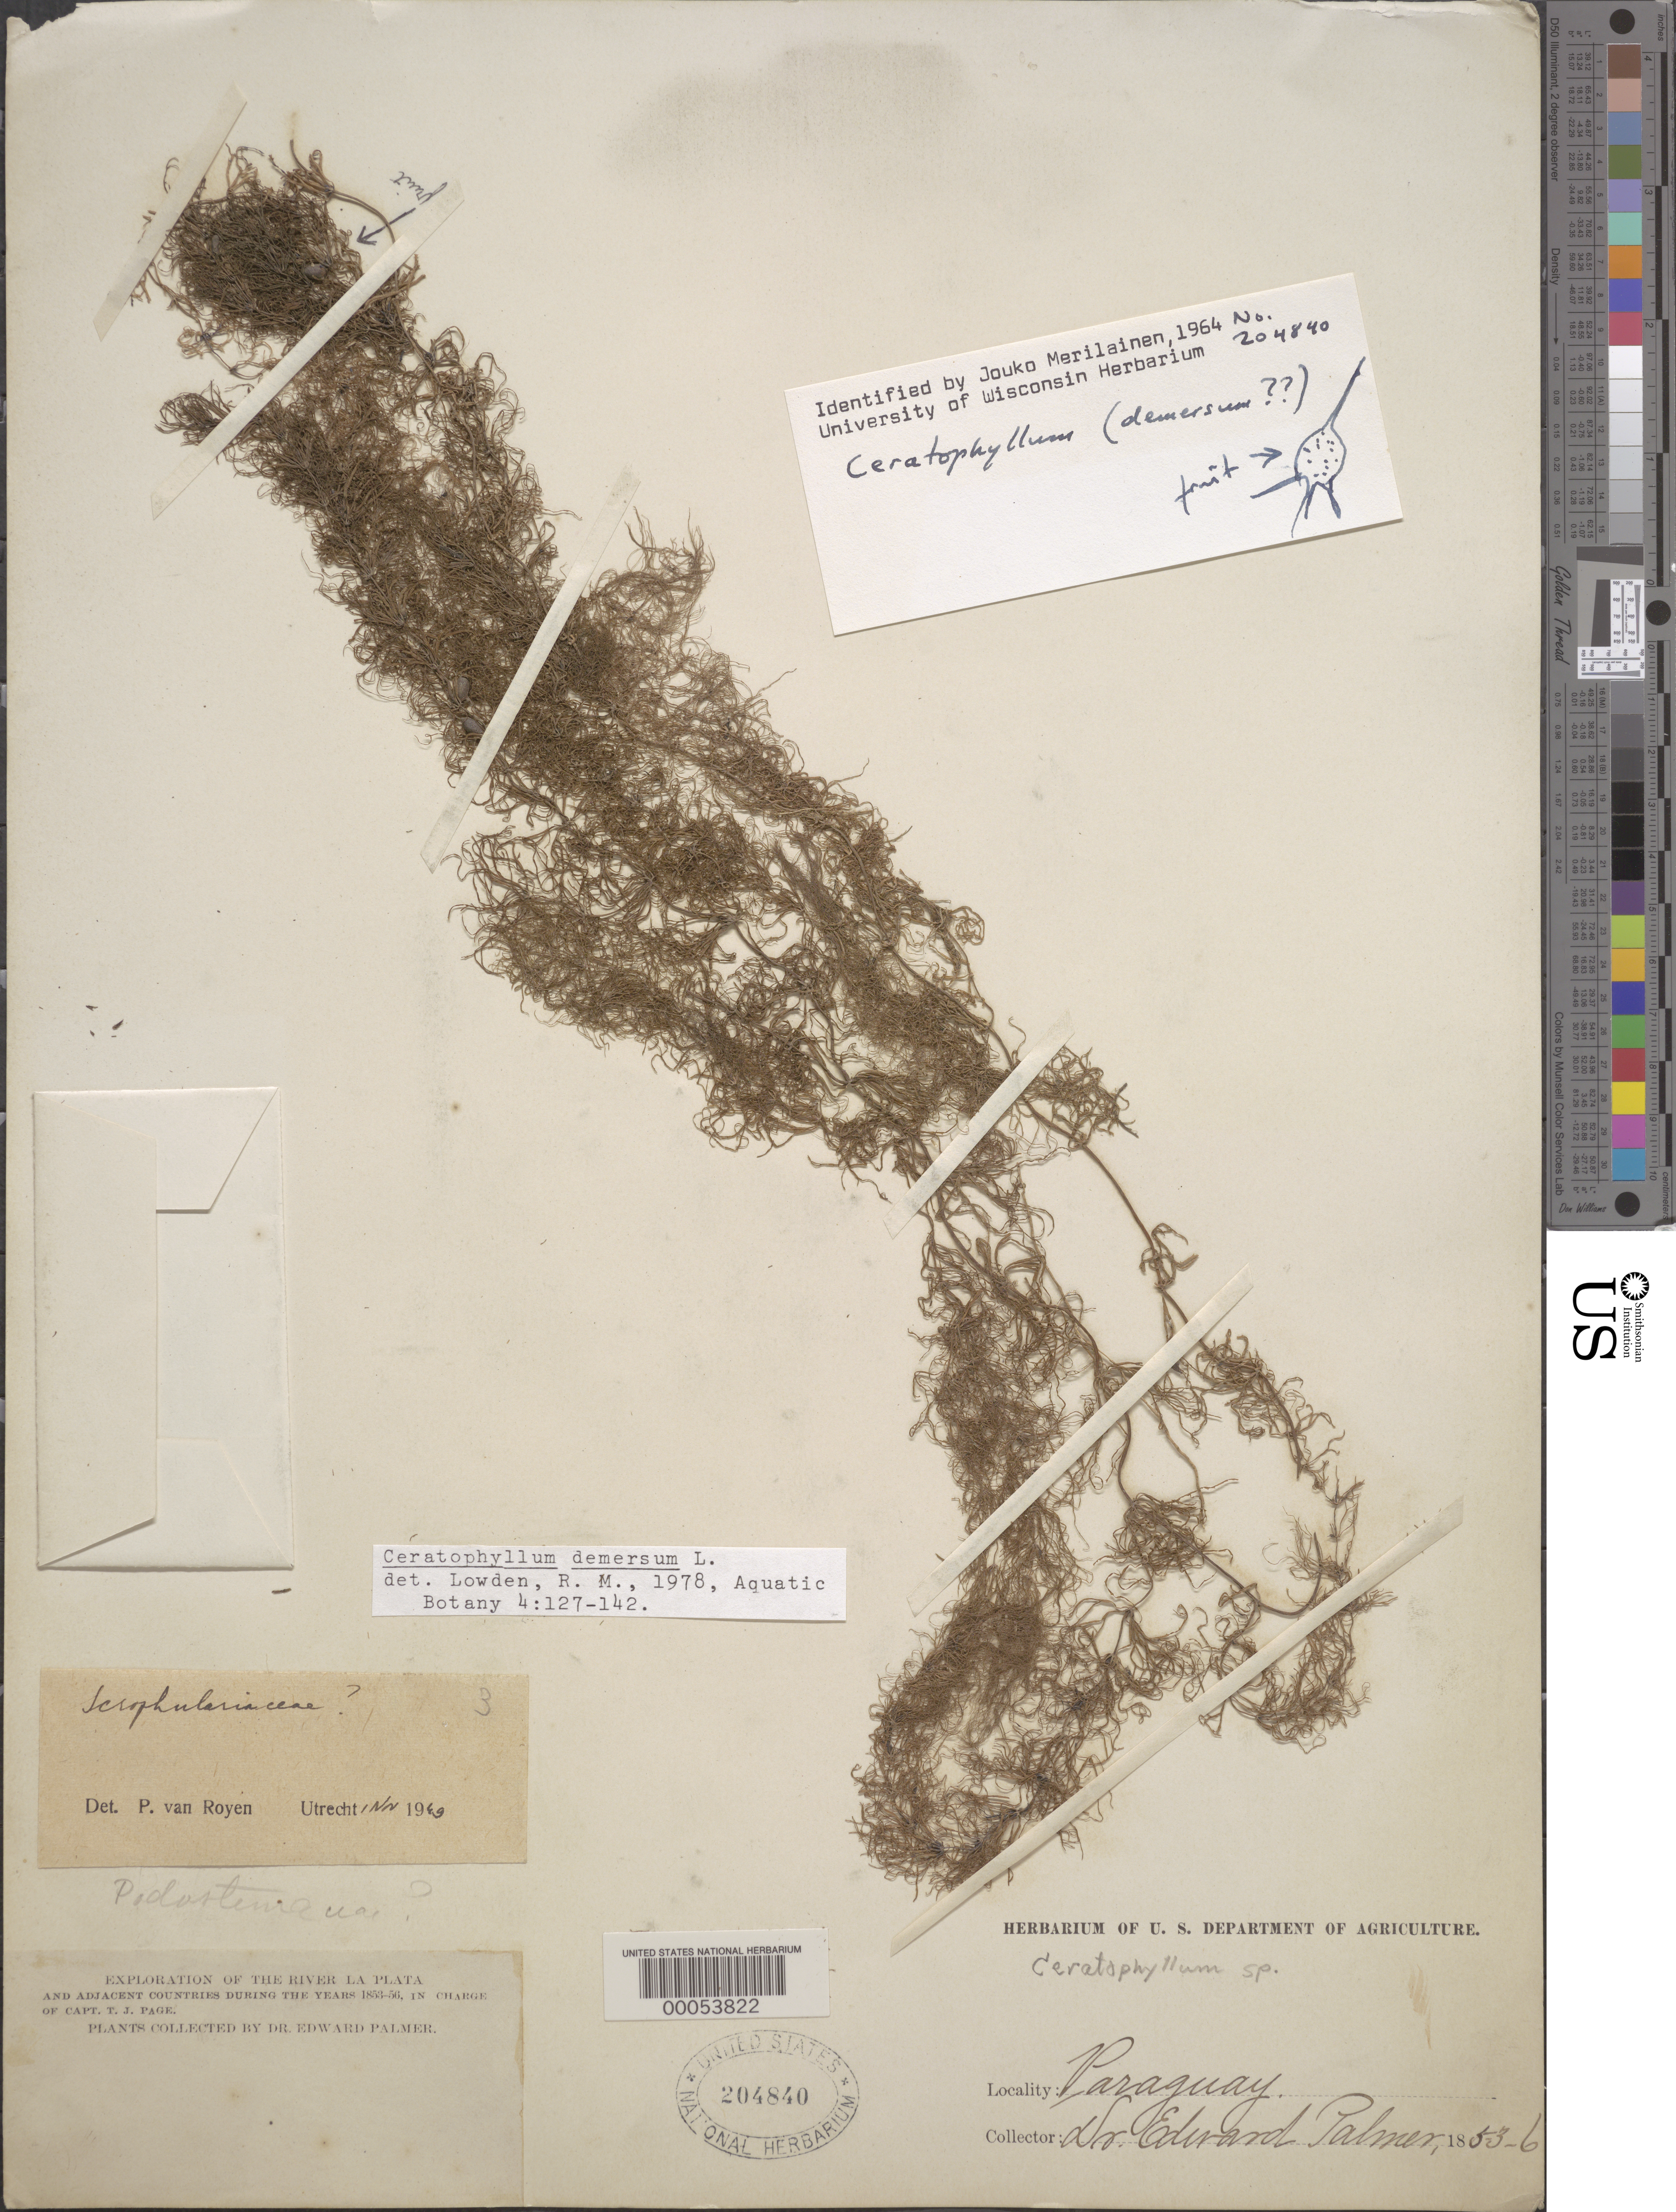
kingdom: Plantae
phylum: Tracheophyta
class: Magnoliopsida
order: Ceratophyllales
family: Ceratophyllaceae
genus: Ceratophyllum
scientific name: Ceratophyllum demersum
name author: L.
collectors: E. Palmer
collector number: Unalbel.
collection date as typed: Jun 1853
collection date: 1853-06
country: Paraguay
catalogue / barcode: US 204840